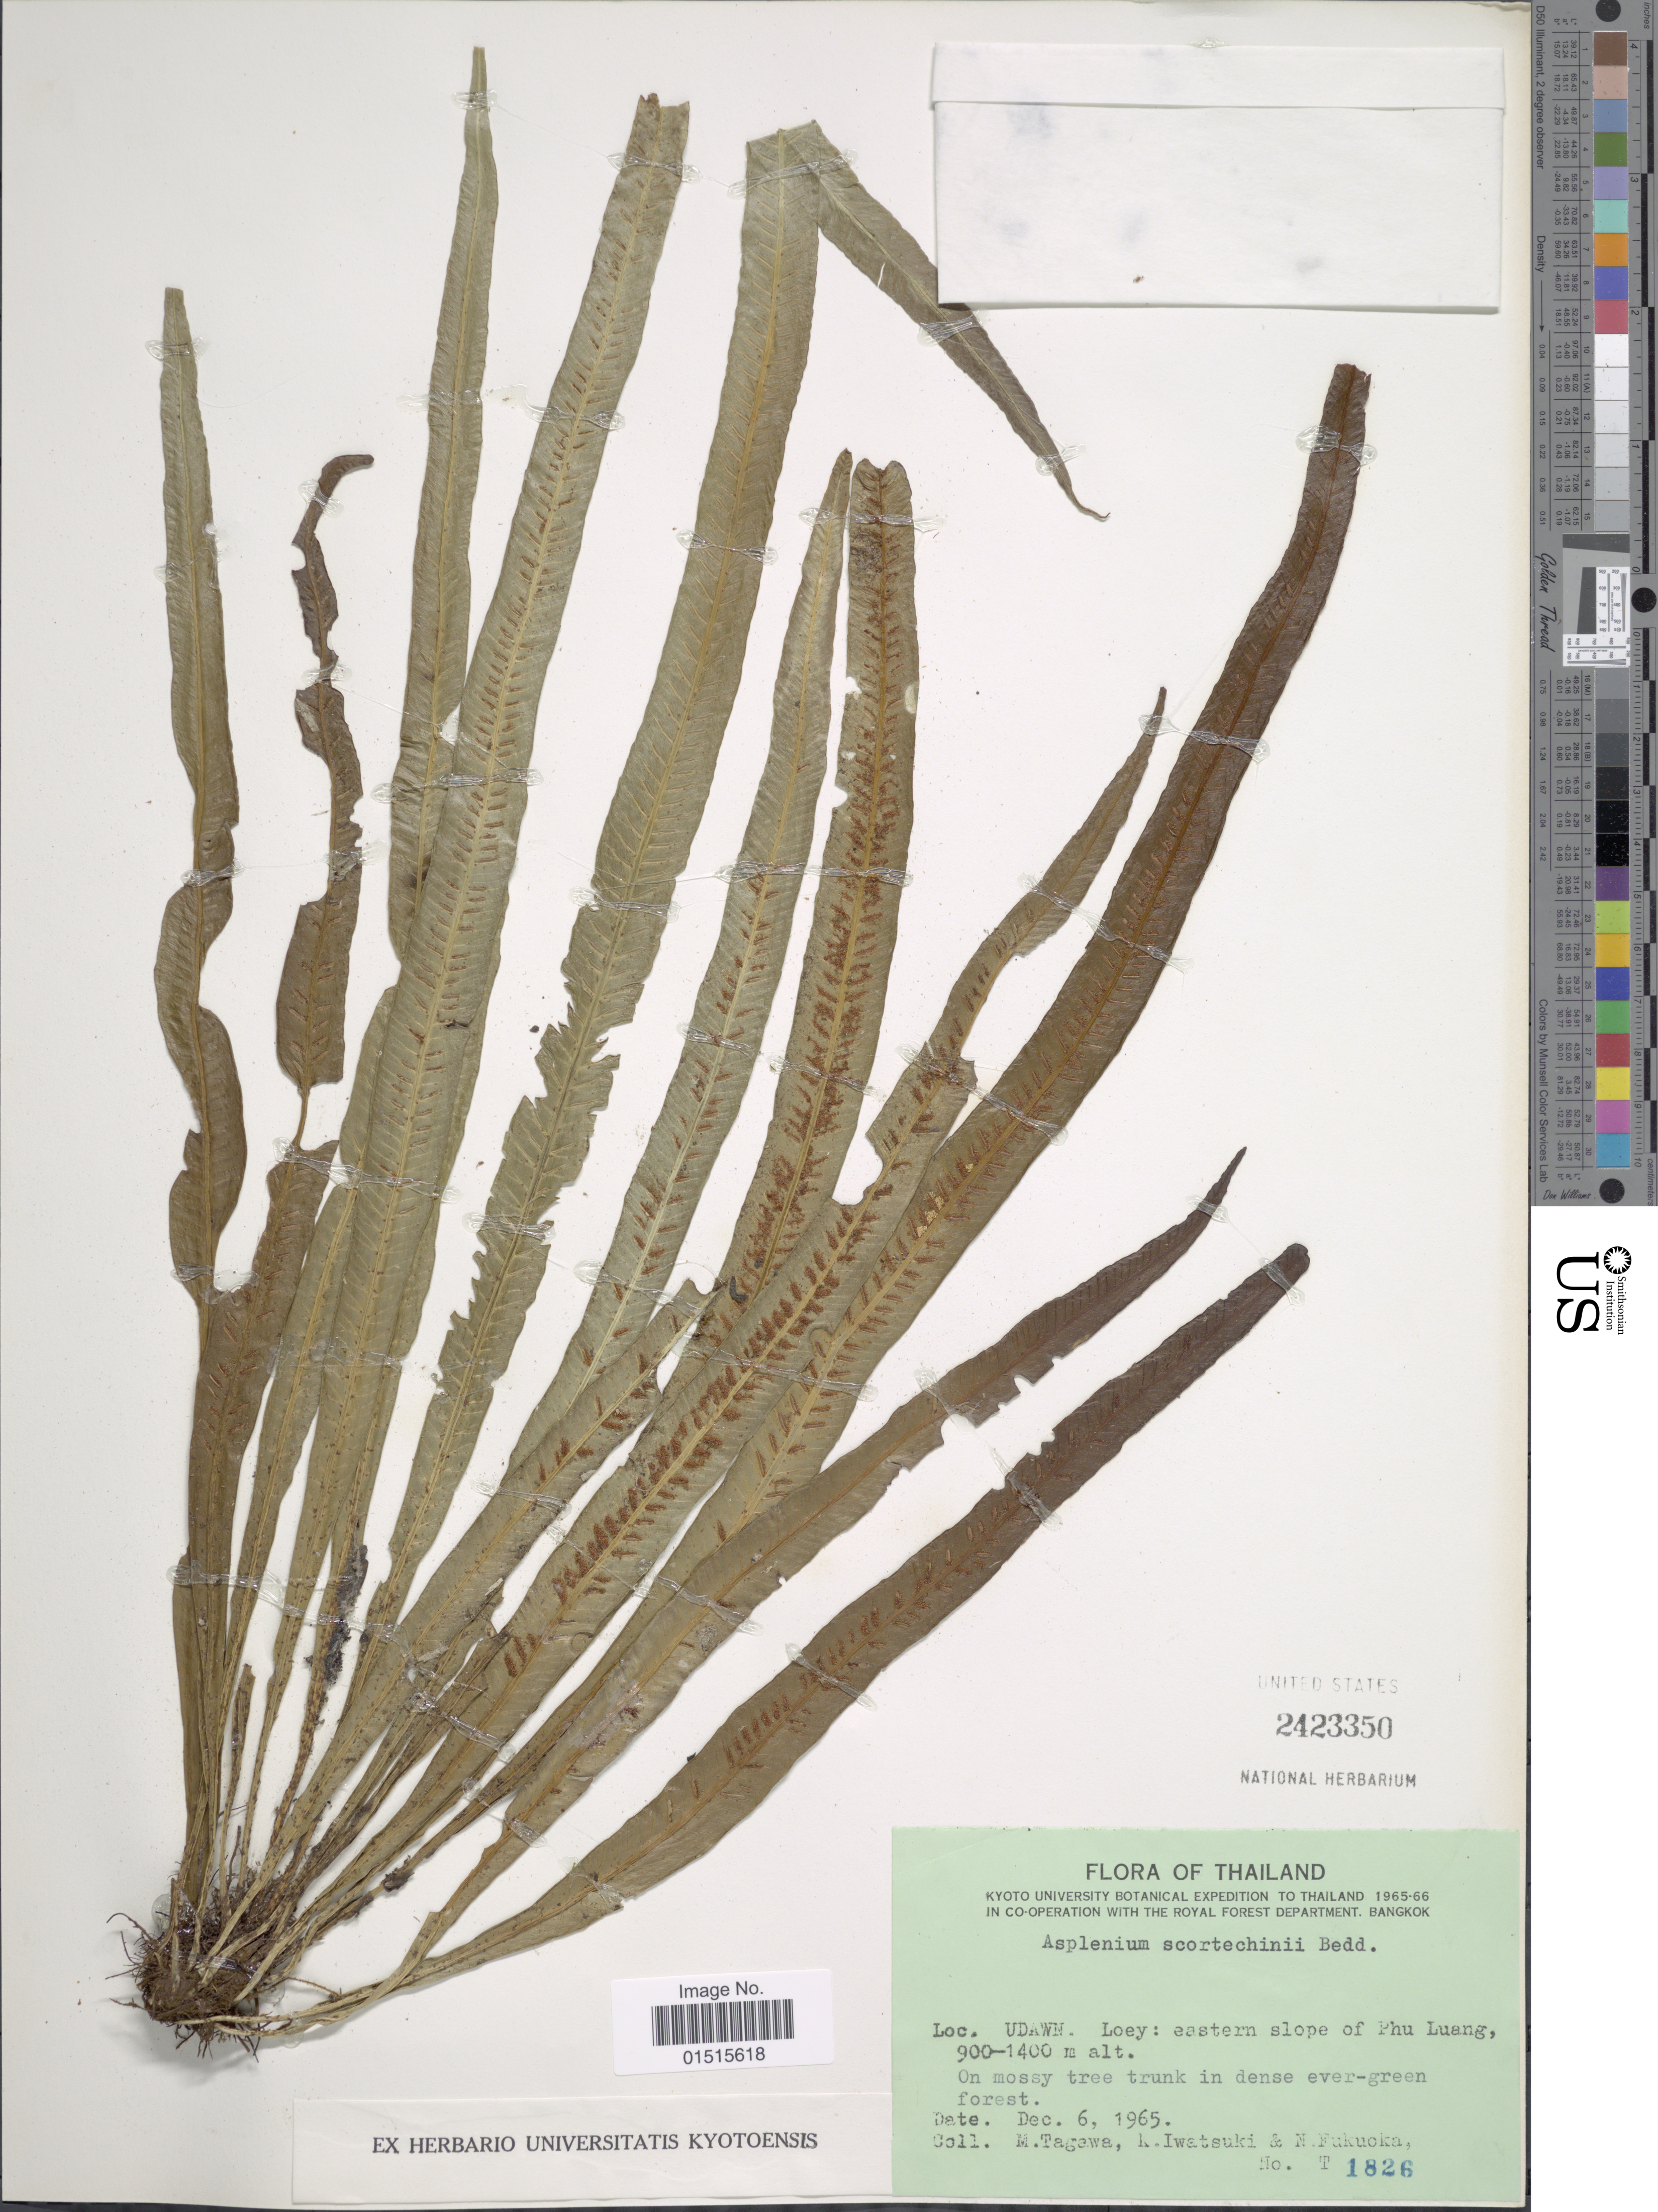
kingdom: Plantae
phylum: Tracheophyta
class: Polypodiopsida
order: Polypodiales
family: Aspleniaceae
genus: Asplenium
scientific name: Asplenium scortechinii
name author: Bedd.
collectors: M. Tagawa, K. Iwatsuki & N. Fukuoka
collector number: T1826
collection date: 1965-12-06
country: Thailand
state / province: Loei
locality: Udawn, Loey: eastern slope of Phu Luang, on mossy tree trunk in dense ever-green forest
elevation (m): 900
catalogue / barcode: US 2423350